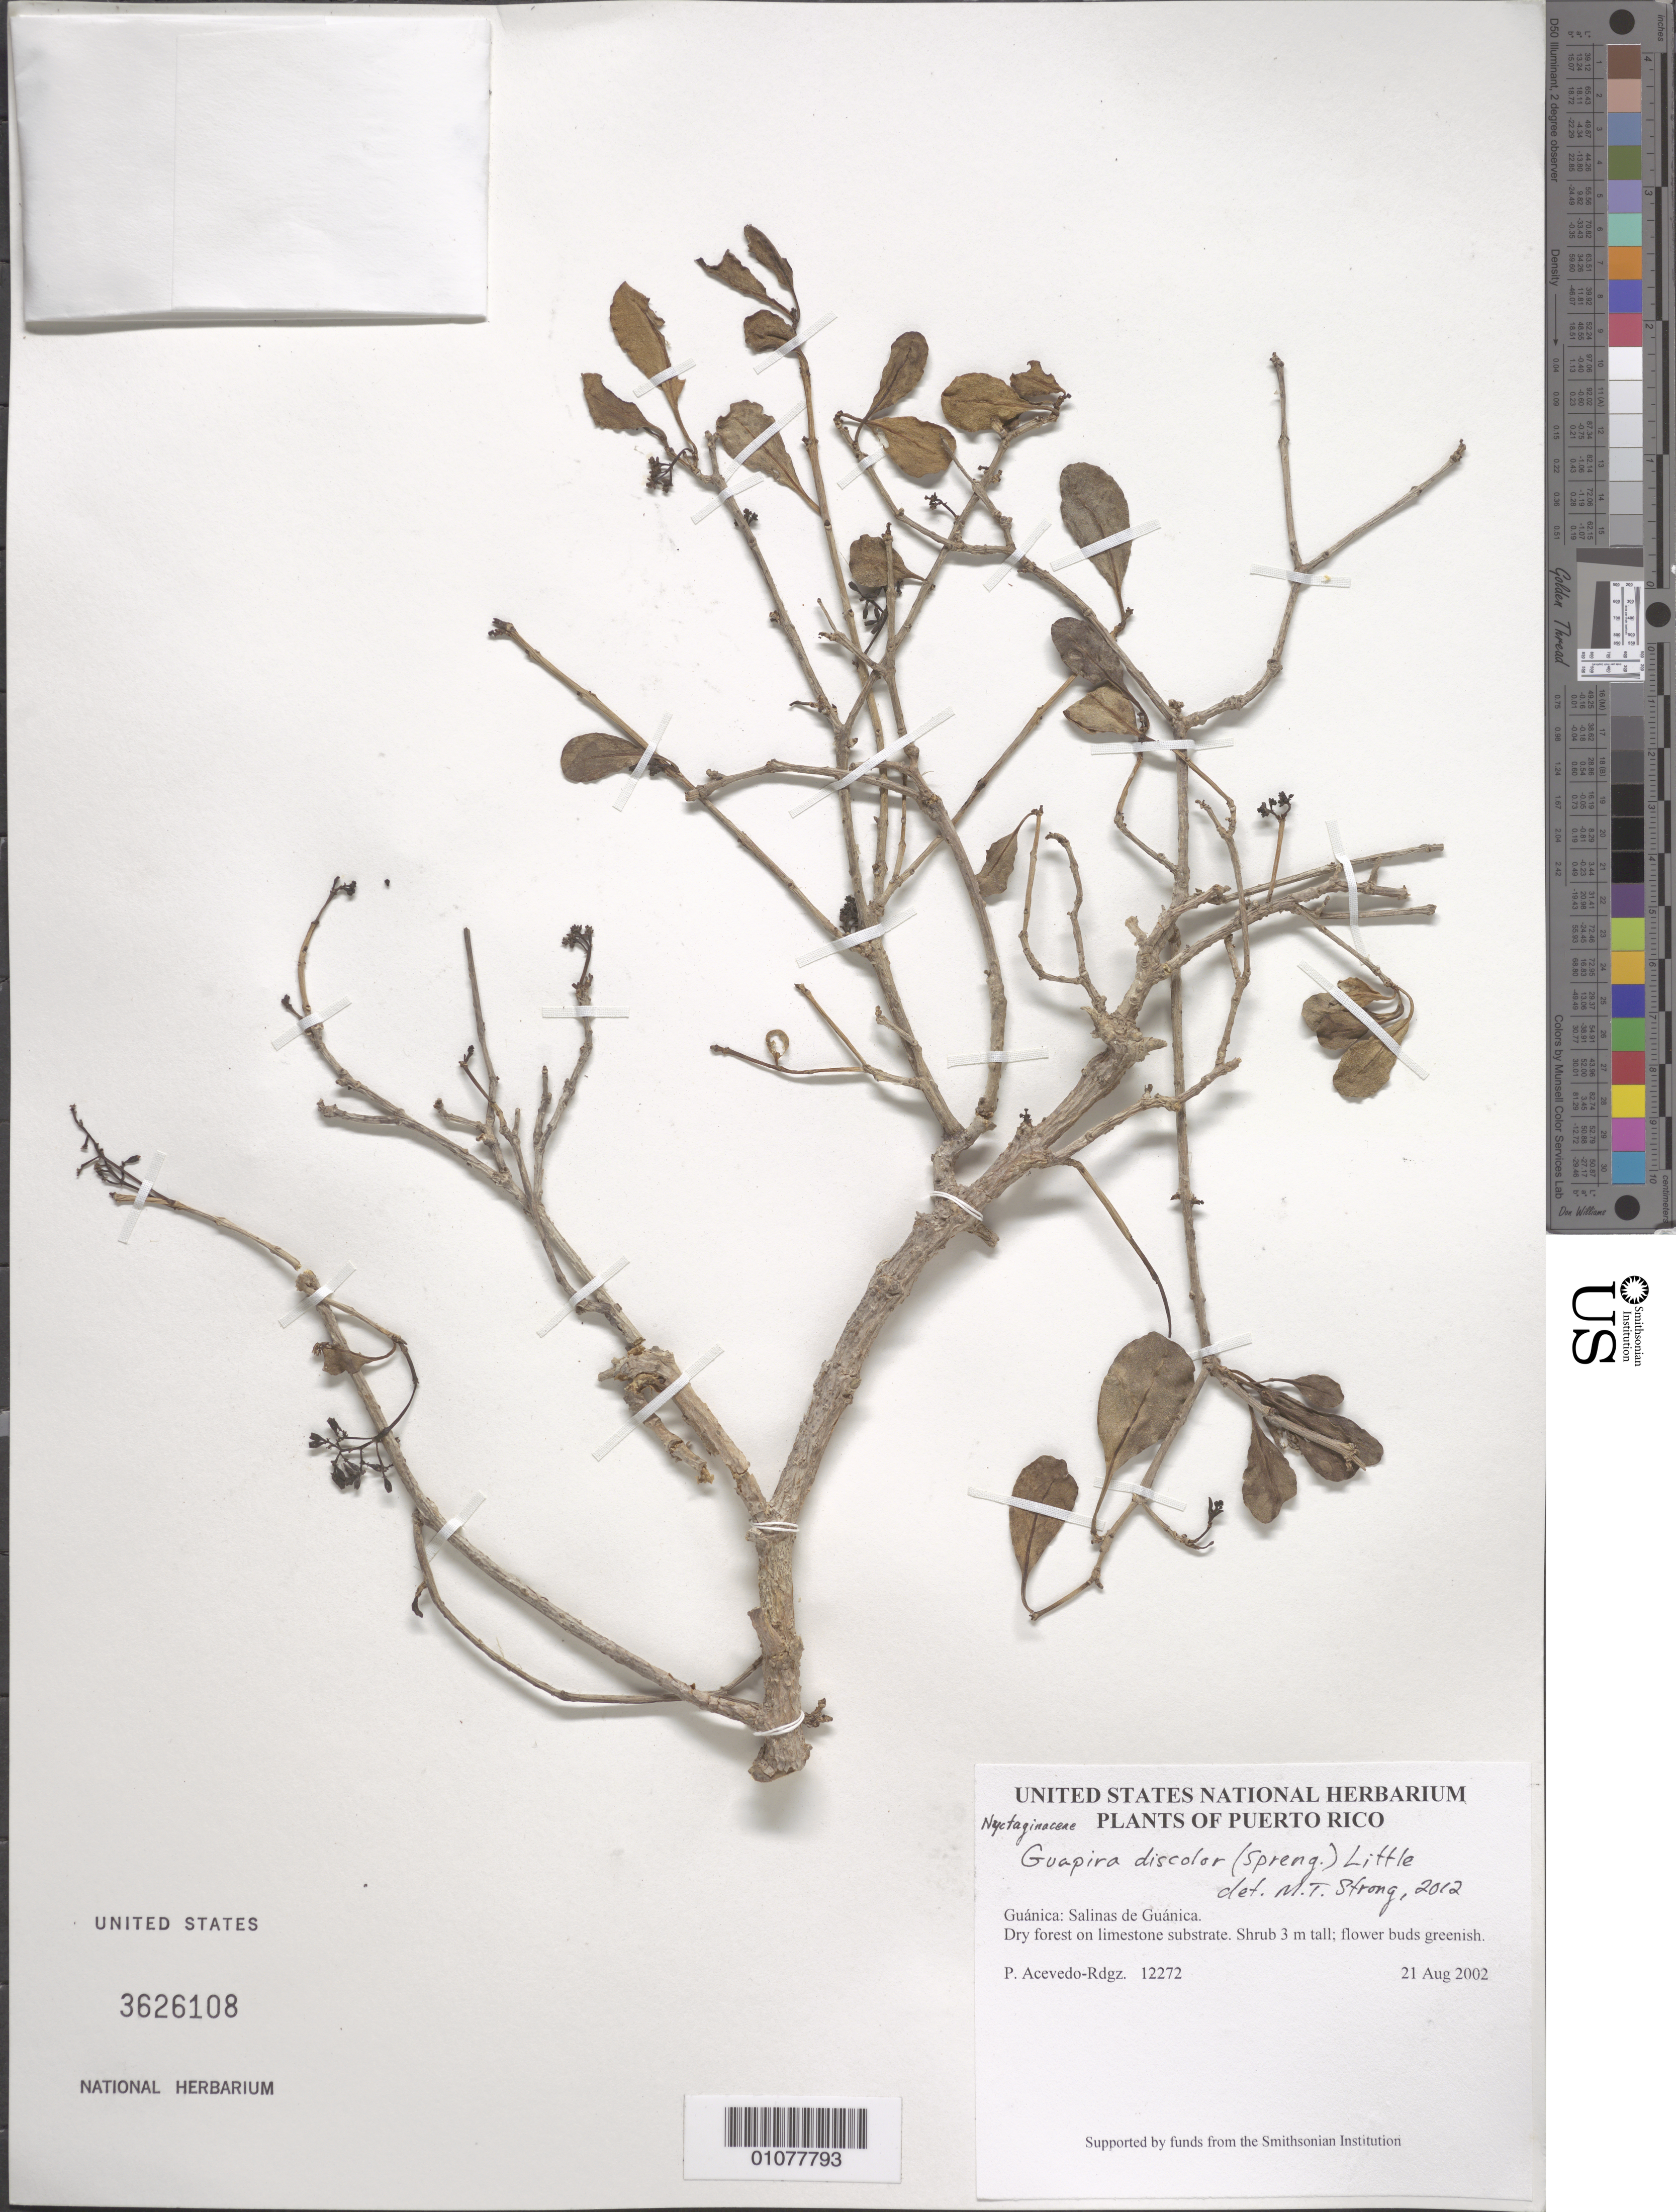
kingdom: Plantae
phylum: Tracheophyta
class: Magnoliopsida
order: Caryophyllales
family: Nyctaginaceae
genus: Guapira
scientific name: Guapira discolor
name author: (Spreng.) Little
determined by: Strong, M. T., (US), Smithsonian Institution - National Museum of Natural History (UNITED STATES)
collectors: P. Acevedo-Rodr.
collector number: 12272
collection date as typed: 21 Aug 2002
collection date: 2002-08-21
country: Puerto Rico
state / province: Guánica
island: Puerto Rico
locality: Guánica: Salinas de Guánica.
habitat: Dry forest on limestone substrate.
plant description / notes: NY, K, MO, UPRRP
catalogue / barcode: US 3626108